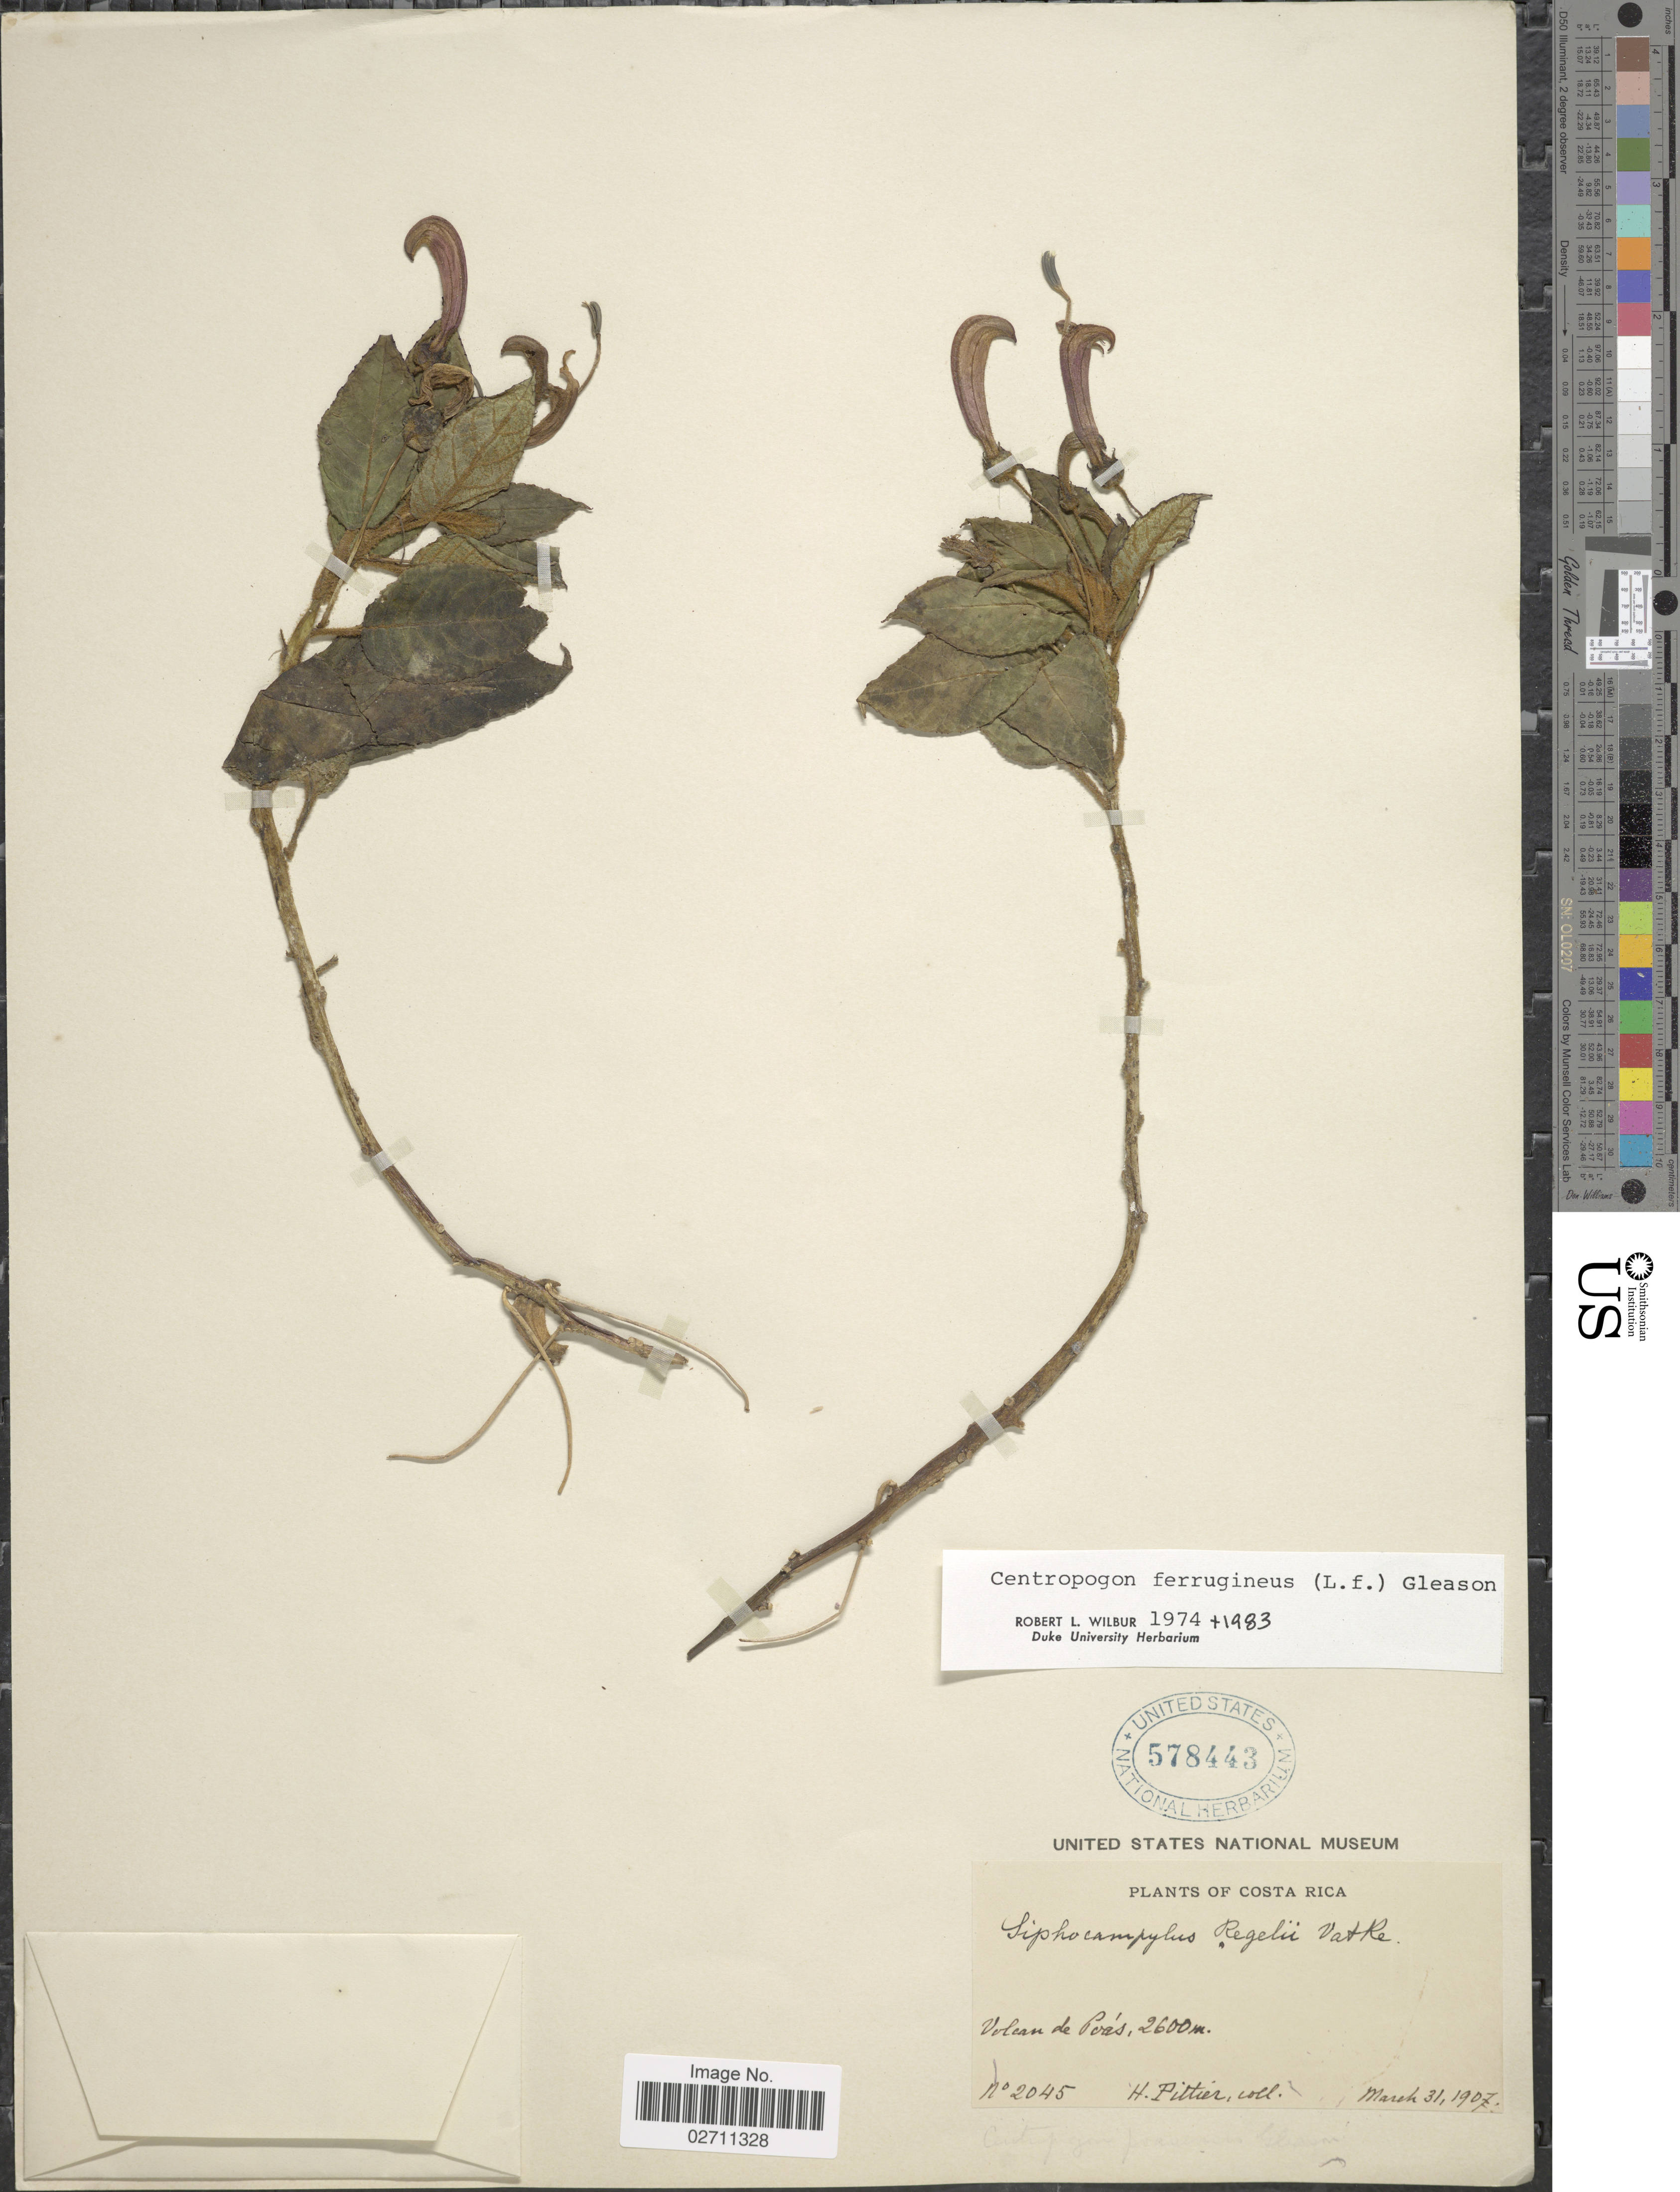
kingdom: Plantae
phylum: Tracheophyta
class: Magnoliopsida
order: Asterales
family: Campanulaceae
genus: Centropogon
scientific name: Centropogon ferrugineus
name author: (L. f.) Gleason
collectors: H. F. Pittier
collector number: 2045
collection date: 1907-03-31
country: Costa Rica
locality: Volcan de Poas.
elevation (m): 2600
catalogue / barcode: US 578443